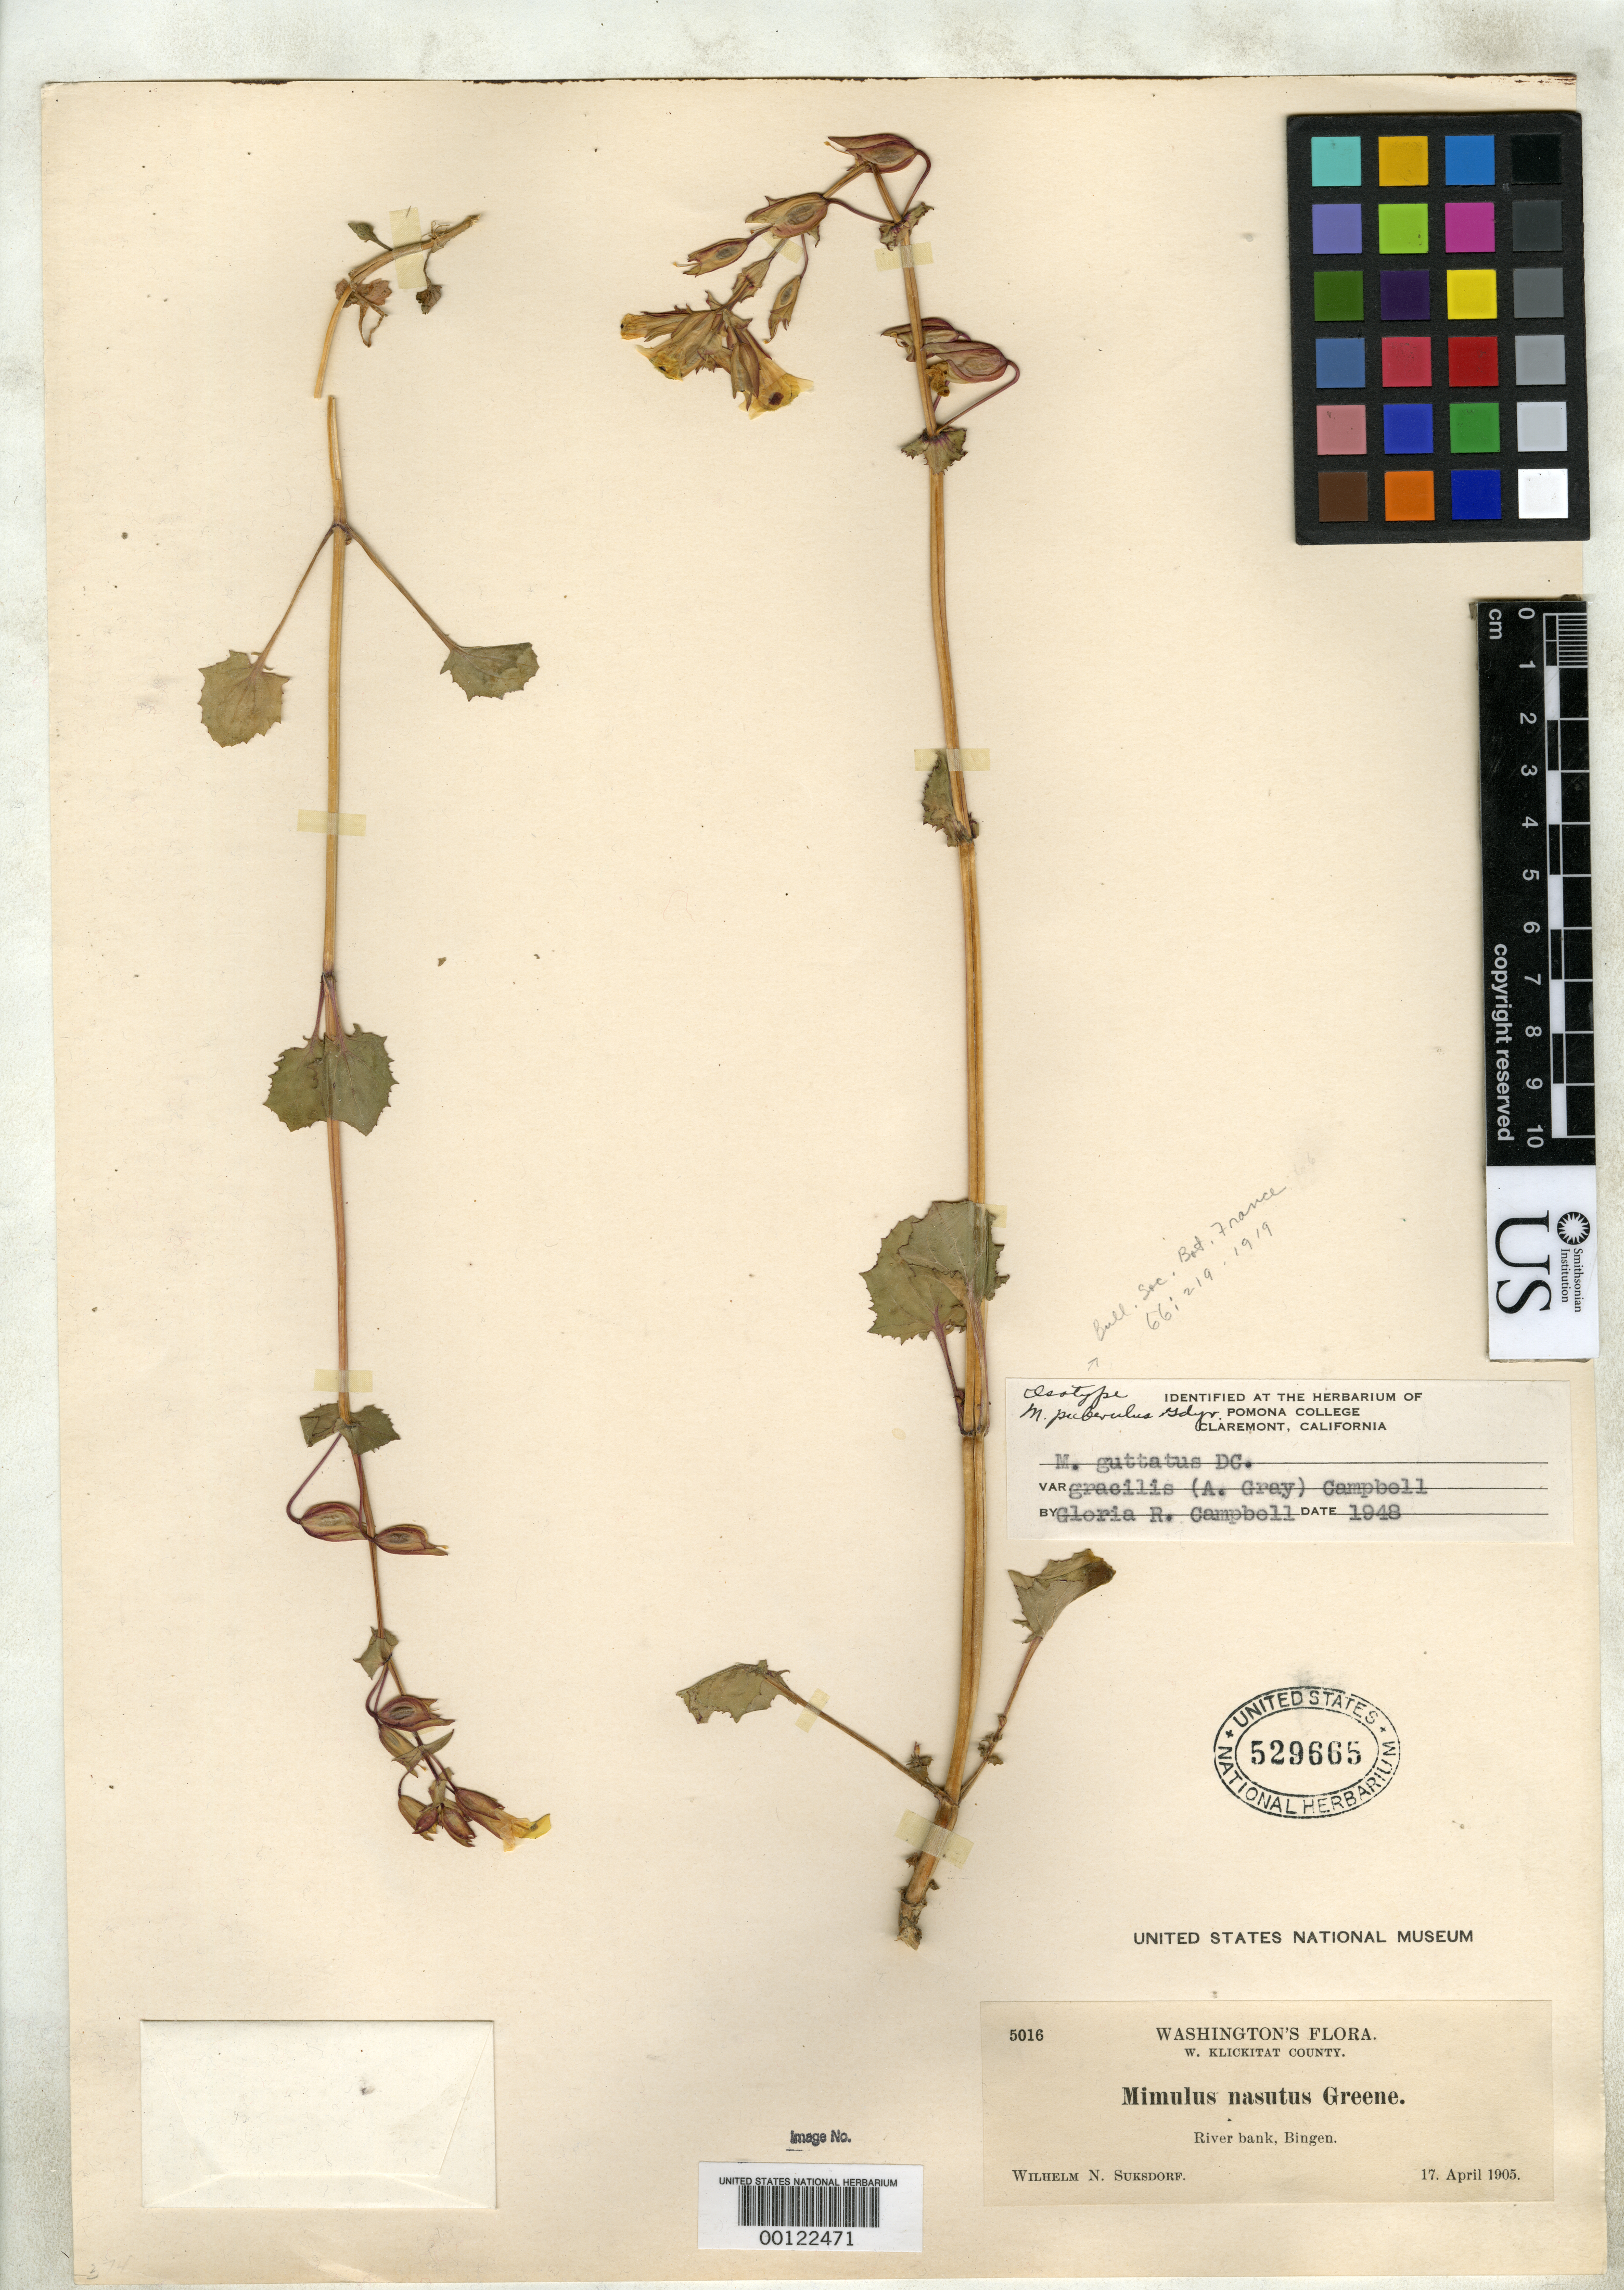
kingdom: Plantae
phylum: Tracheophyta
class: Magnoliopsida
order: Lamiales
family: Phrymaceae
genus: Mimulus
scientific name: Mimulus puberulus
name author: Gand.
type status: Isotype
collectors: W. N. Suksdorf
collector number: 5016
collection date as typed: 17 Apr 1905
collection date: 1905-04-17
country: United States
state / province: Washington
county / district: Klickitat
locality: Bingen, riverbank.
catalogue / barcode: US 529665